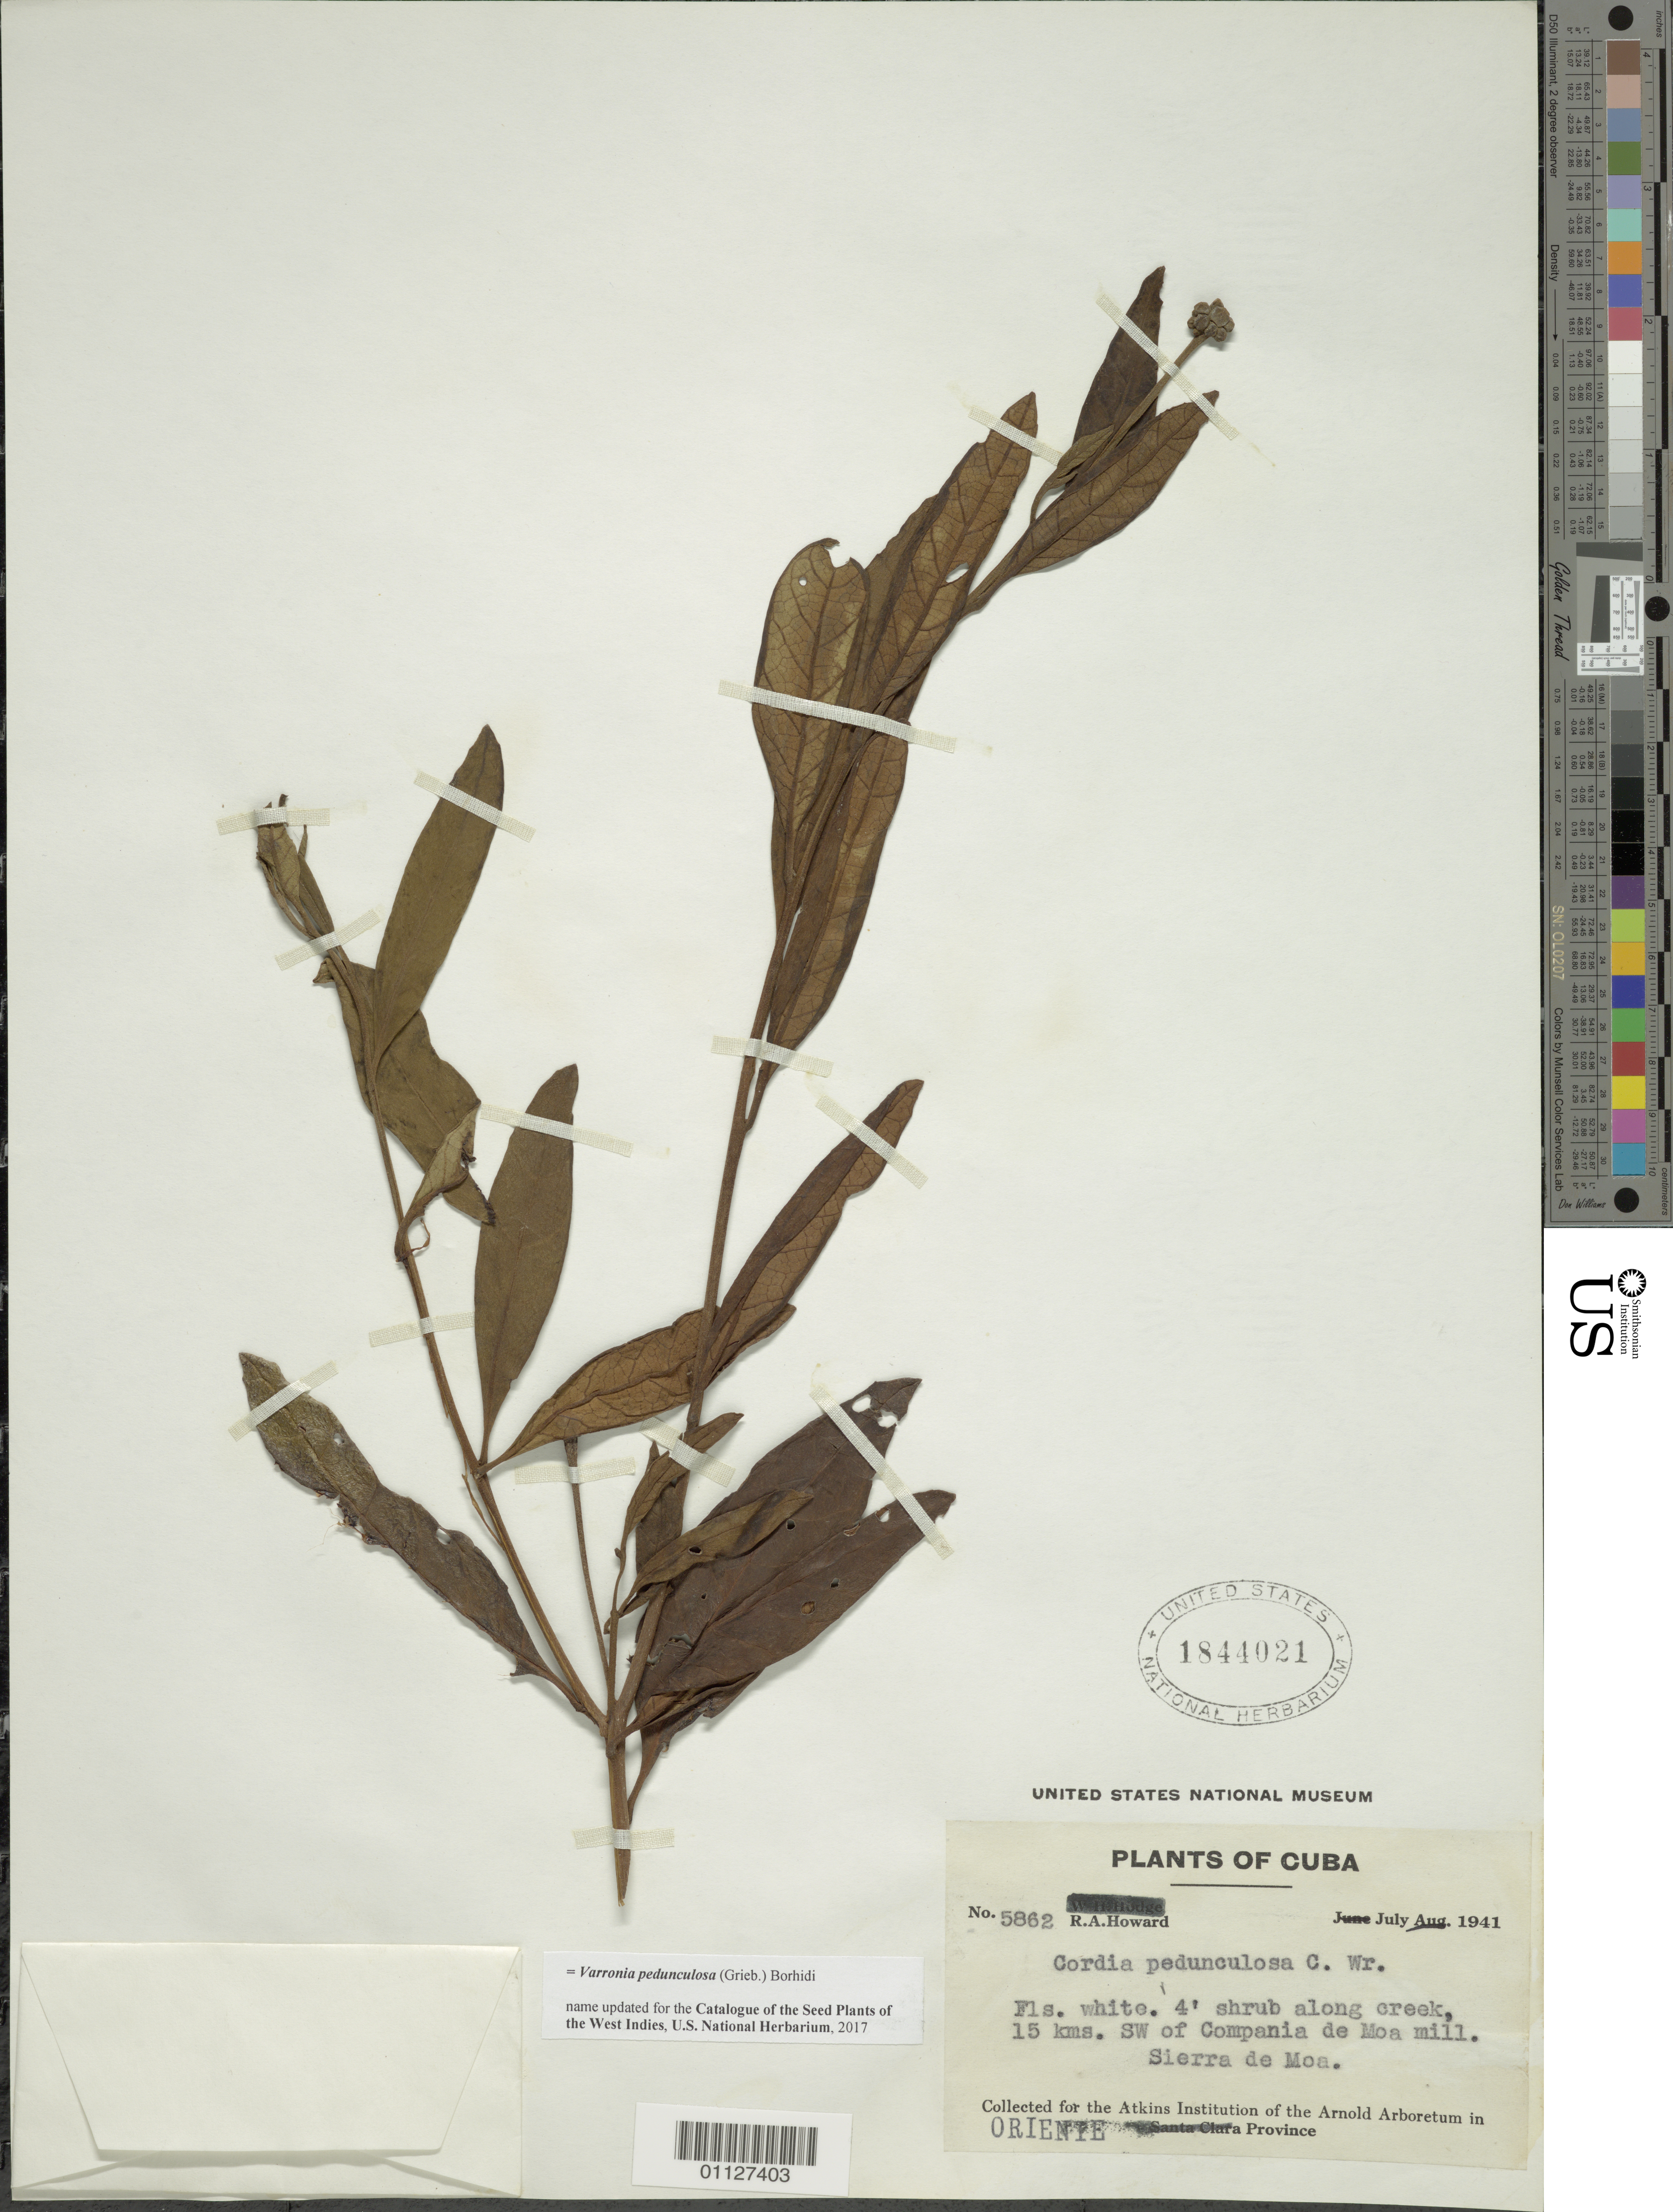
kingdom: Plantae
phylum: Tracheophyta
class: Magnoliopsida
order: Boraginales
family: Cordiaceae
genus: Varronia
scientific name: Varronia pedunculosa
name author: (Griseb.) Borhidi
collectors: R. A. Howard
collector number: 5862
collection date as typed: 01 Jul 1941 to 31 Jul 1941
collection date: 1941-07-01/1941-07-31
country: Cuba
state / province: Holguín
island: Cuba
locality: Sierra de Moa,15 km SW of Compania de Moa mill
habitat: Along creek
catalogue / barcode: US 1844021